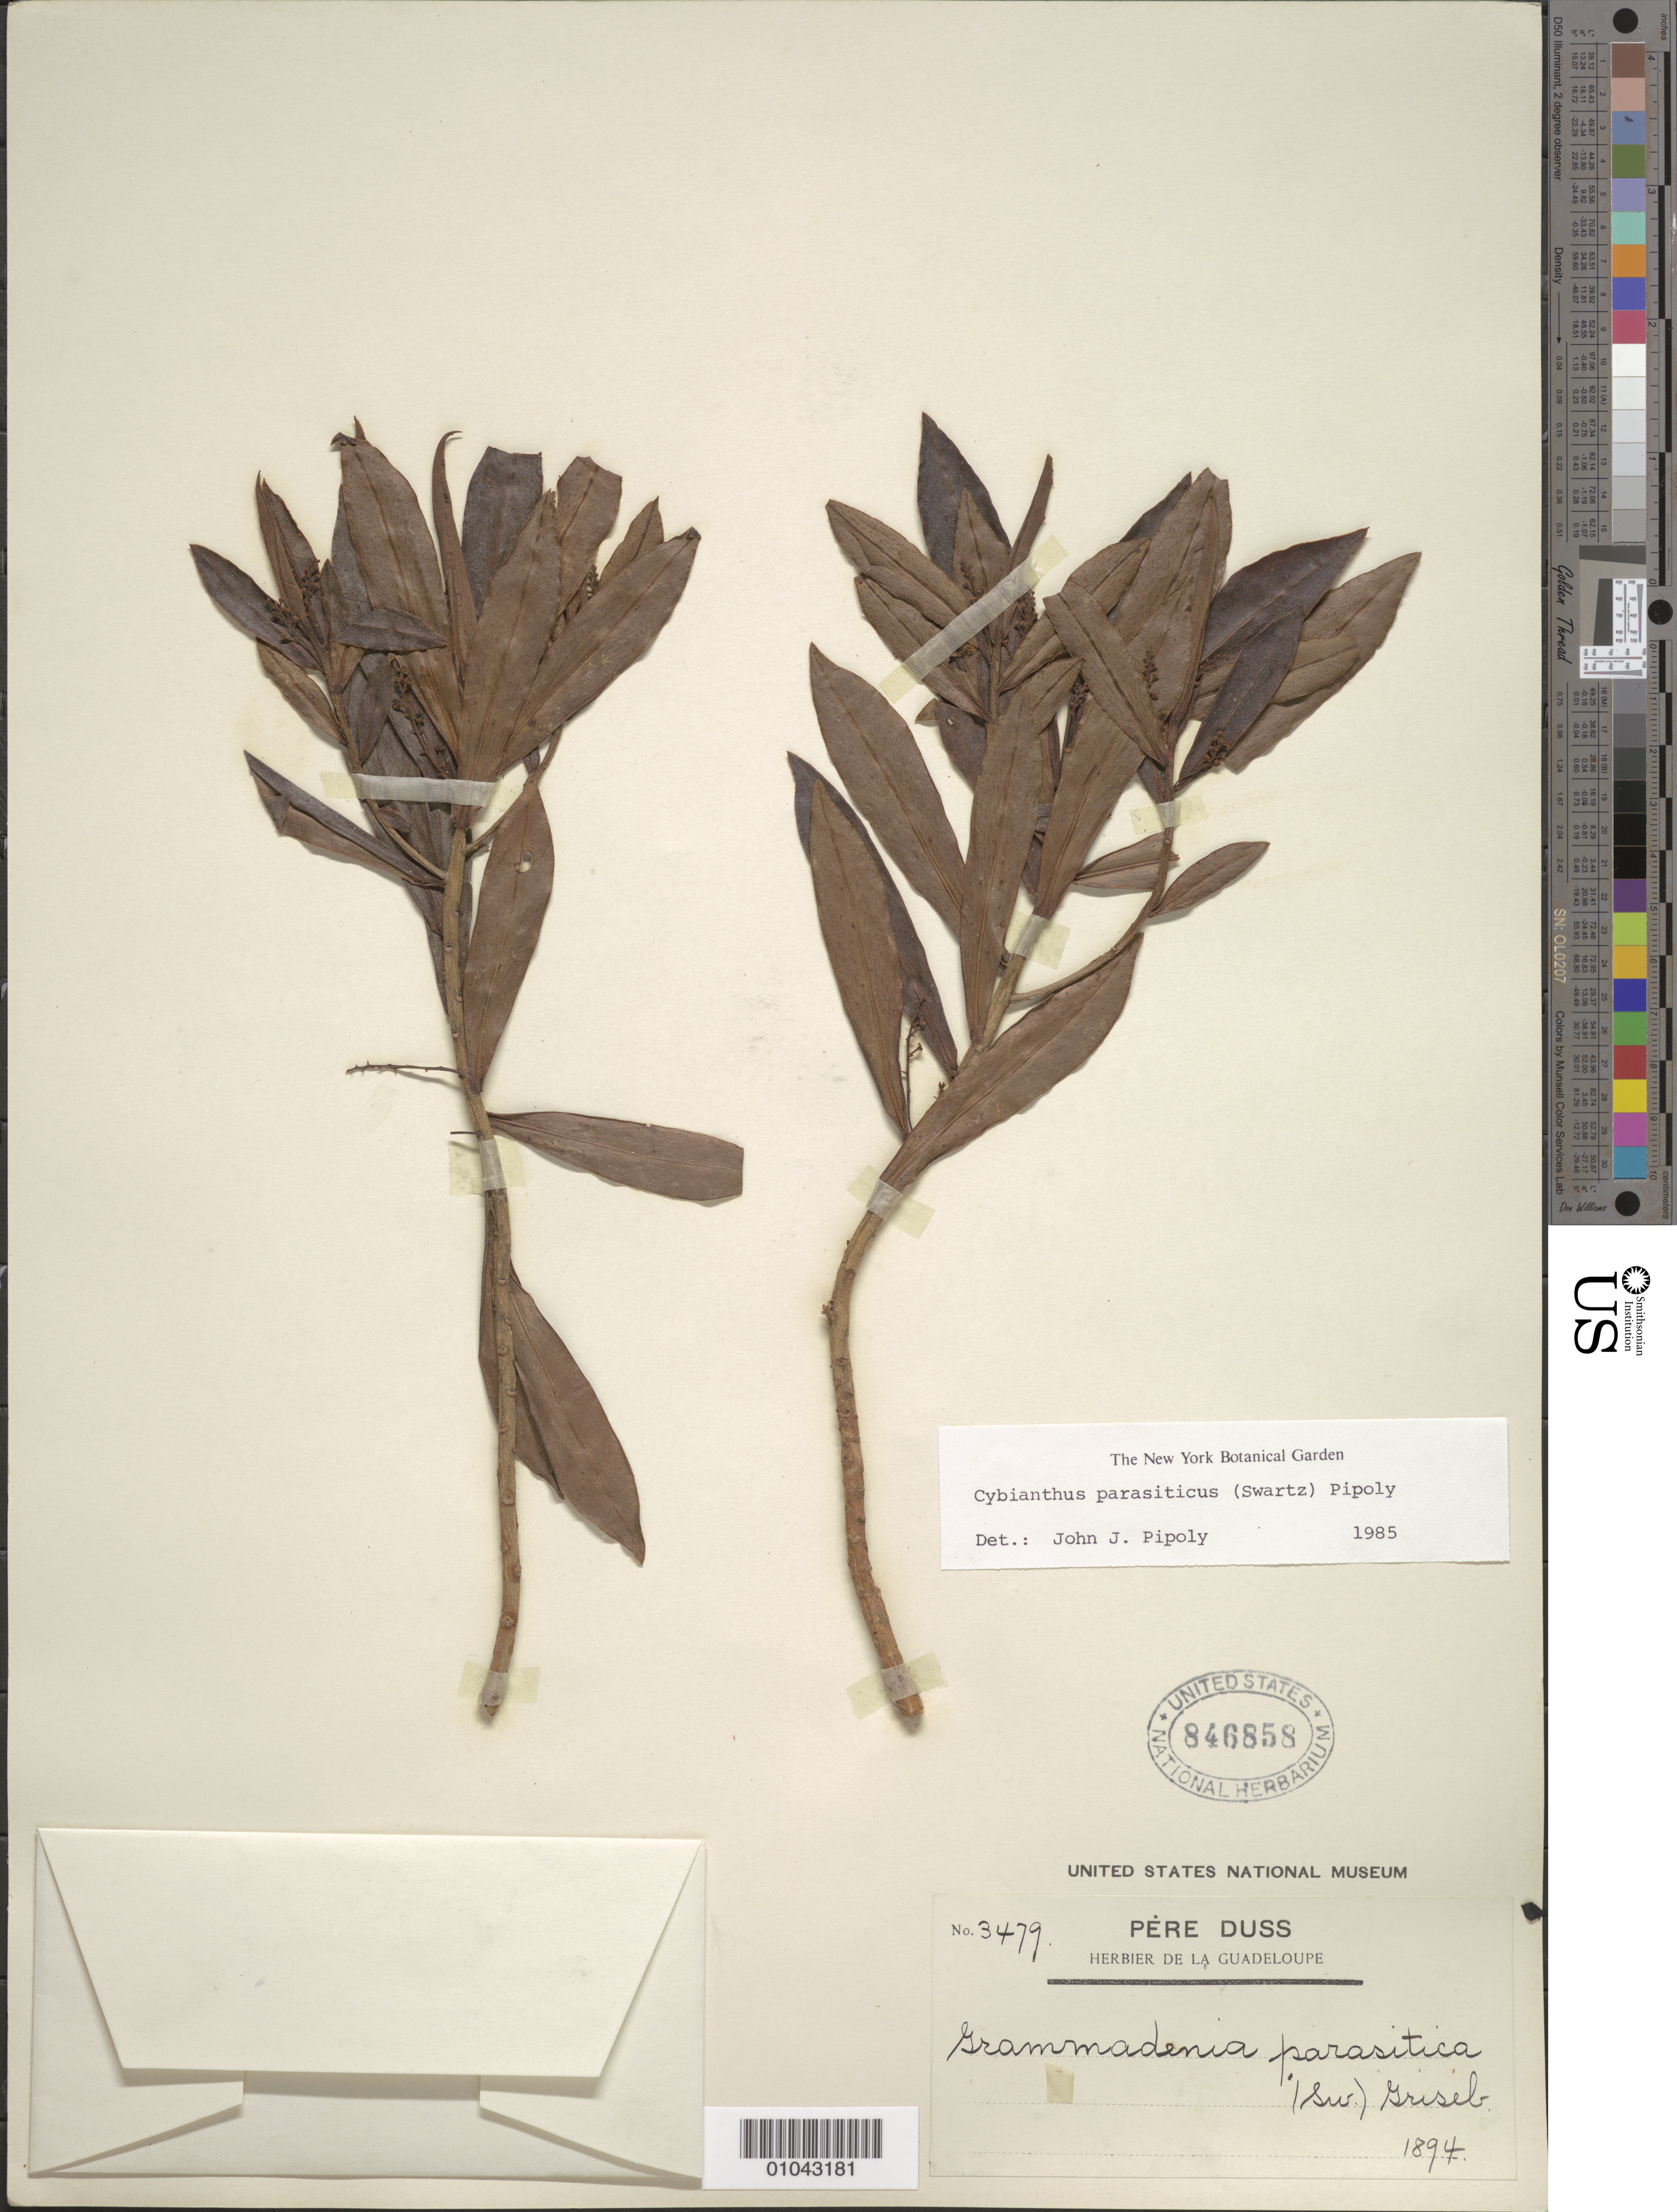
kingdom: Plantae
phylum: Tracheophyta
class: Magnoliopsida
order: Ericales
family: Primulaceae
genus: Cybianthus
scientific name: Cybianthus parasiticus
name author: (Sw.) Pipoly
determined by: Pipoly, J. J., III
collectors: Père Duss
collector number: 3479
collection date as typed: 1894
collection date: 1894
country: Guadeloupe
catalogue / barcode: US 846858